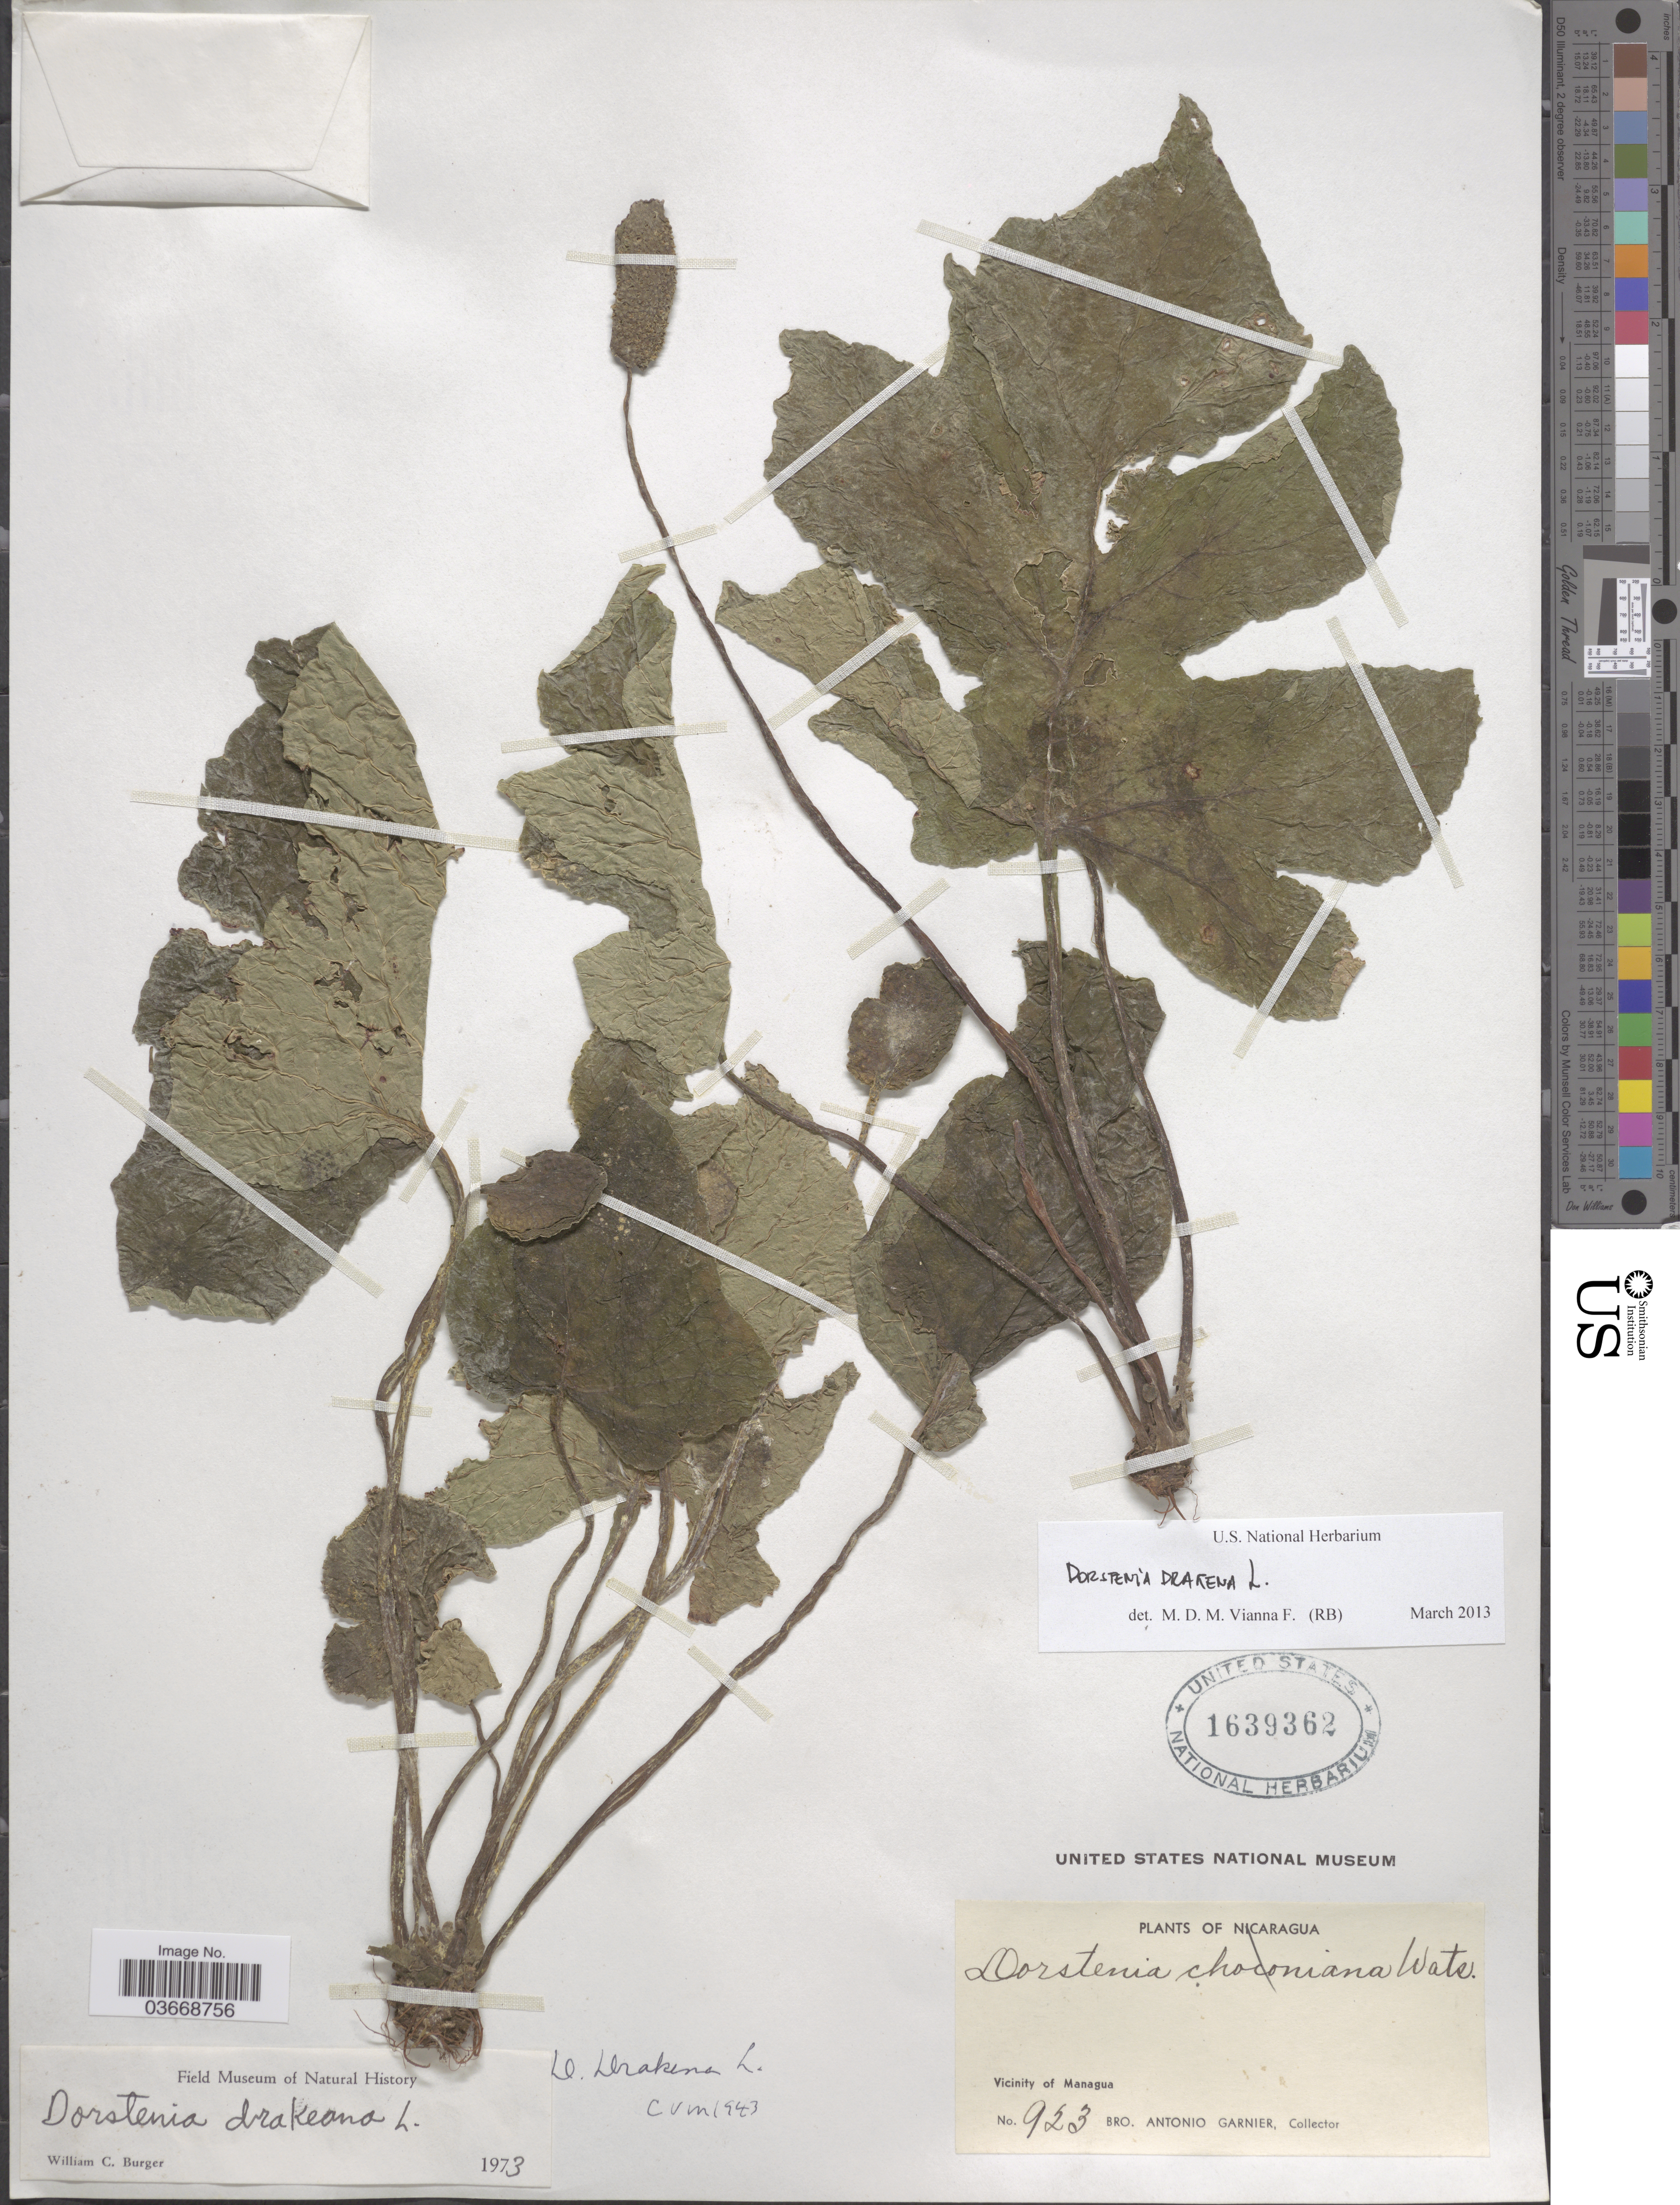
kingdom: Plantae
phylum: Tracheophyta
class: Magnoliopsida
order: Rosales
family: Moraceae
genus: Dorstenia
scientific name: Dorstenia drakena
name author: L.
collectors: Bro. A. Garnier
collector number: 923*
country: Nicaragua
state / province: Managua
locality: Vicinity of Managua.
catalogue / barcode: US 1639362